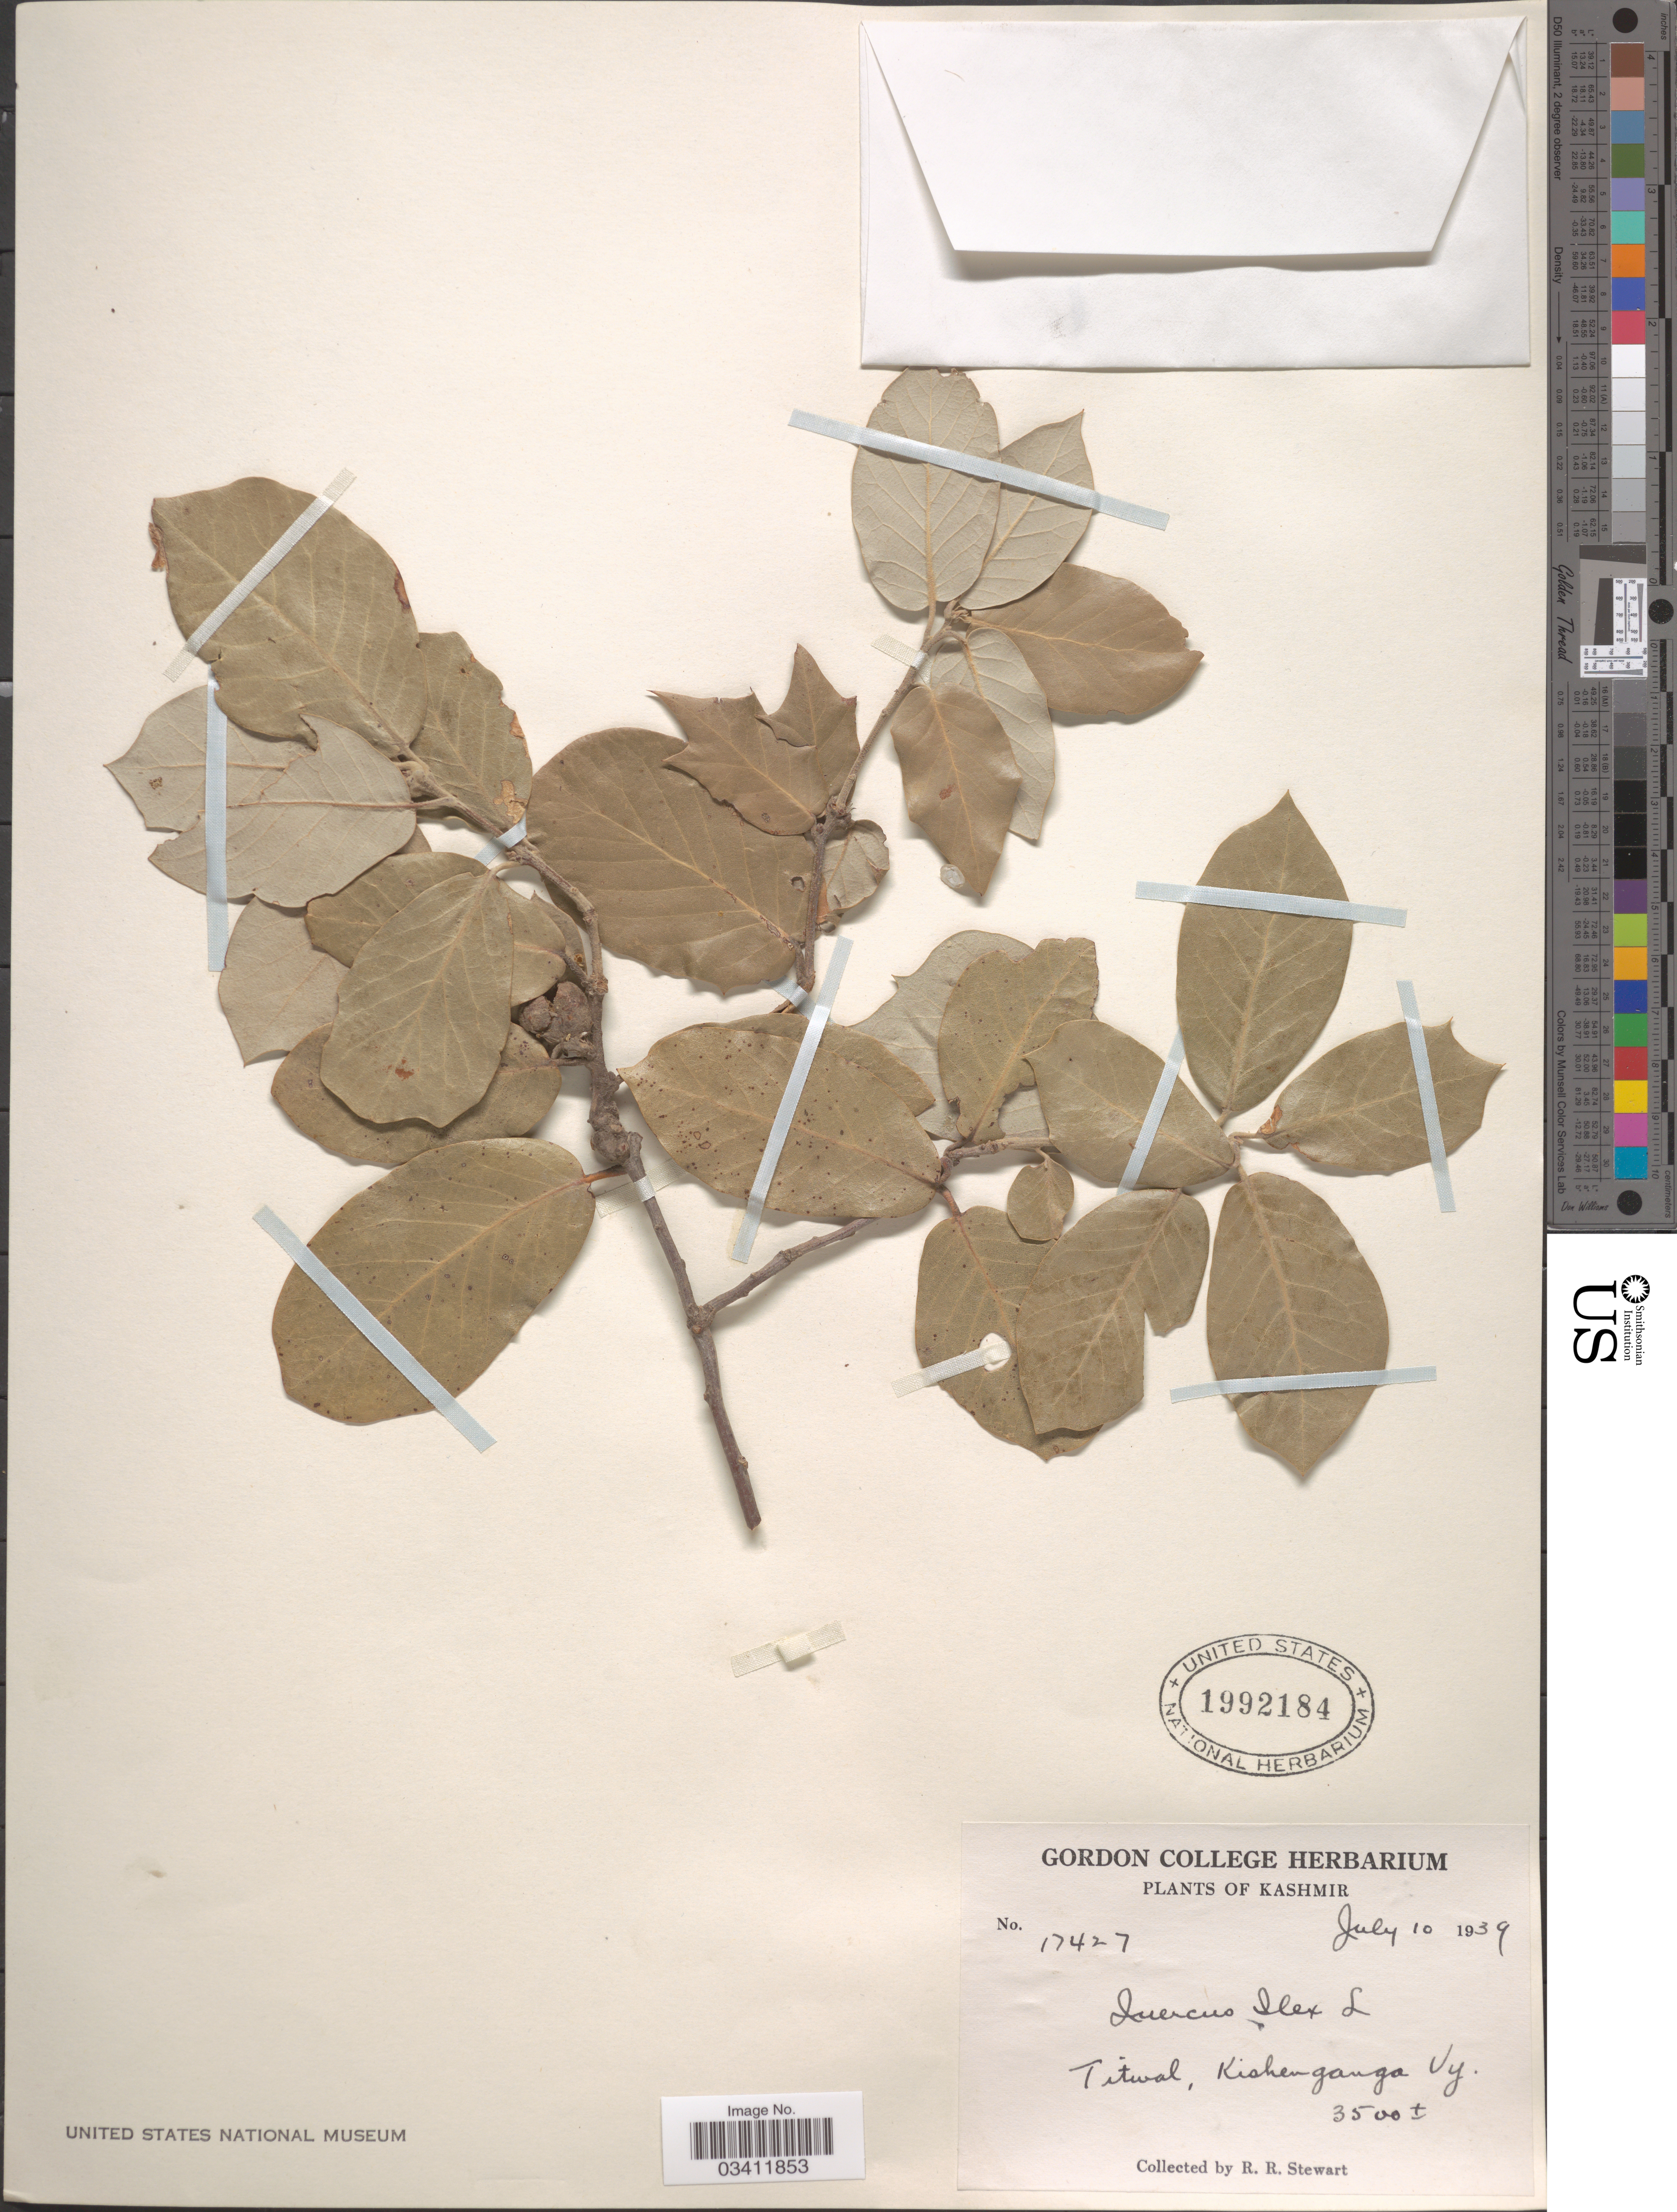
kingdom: Plantae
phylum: Tracheophyta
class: Magnoliopsida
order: Fagales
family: Fagaceae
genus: Quercus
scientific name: Quercus ilex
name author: Lour.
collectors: R. Stewart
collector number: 17427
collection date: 1939-07-10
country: India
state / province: Jammu and Kashmir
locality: Kashmir. Titwal, Kishenganga Vy.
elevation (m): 1067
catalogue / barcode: US 1992184